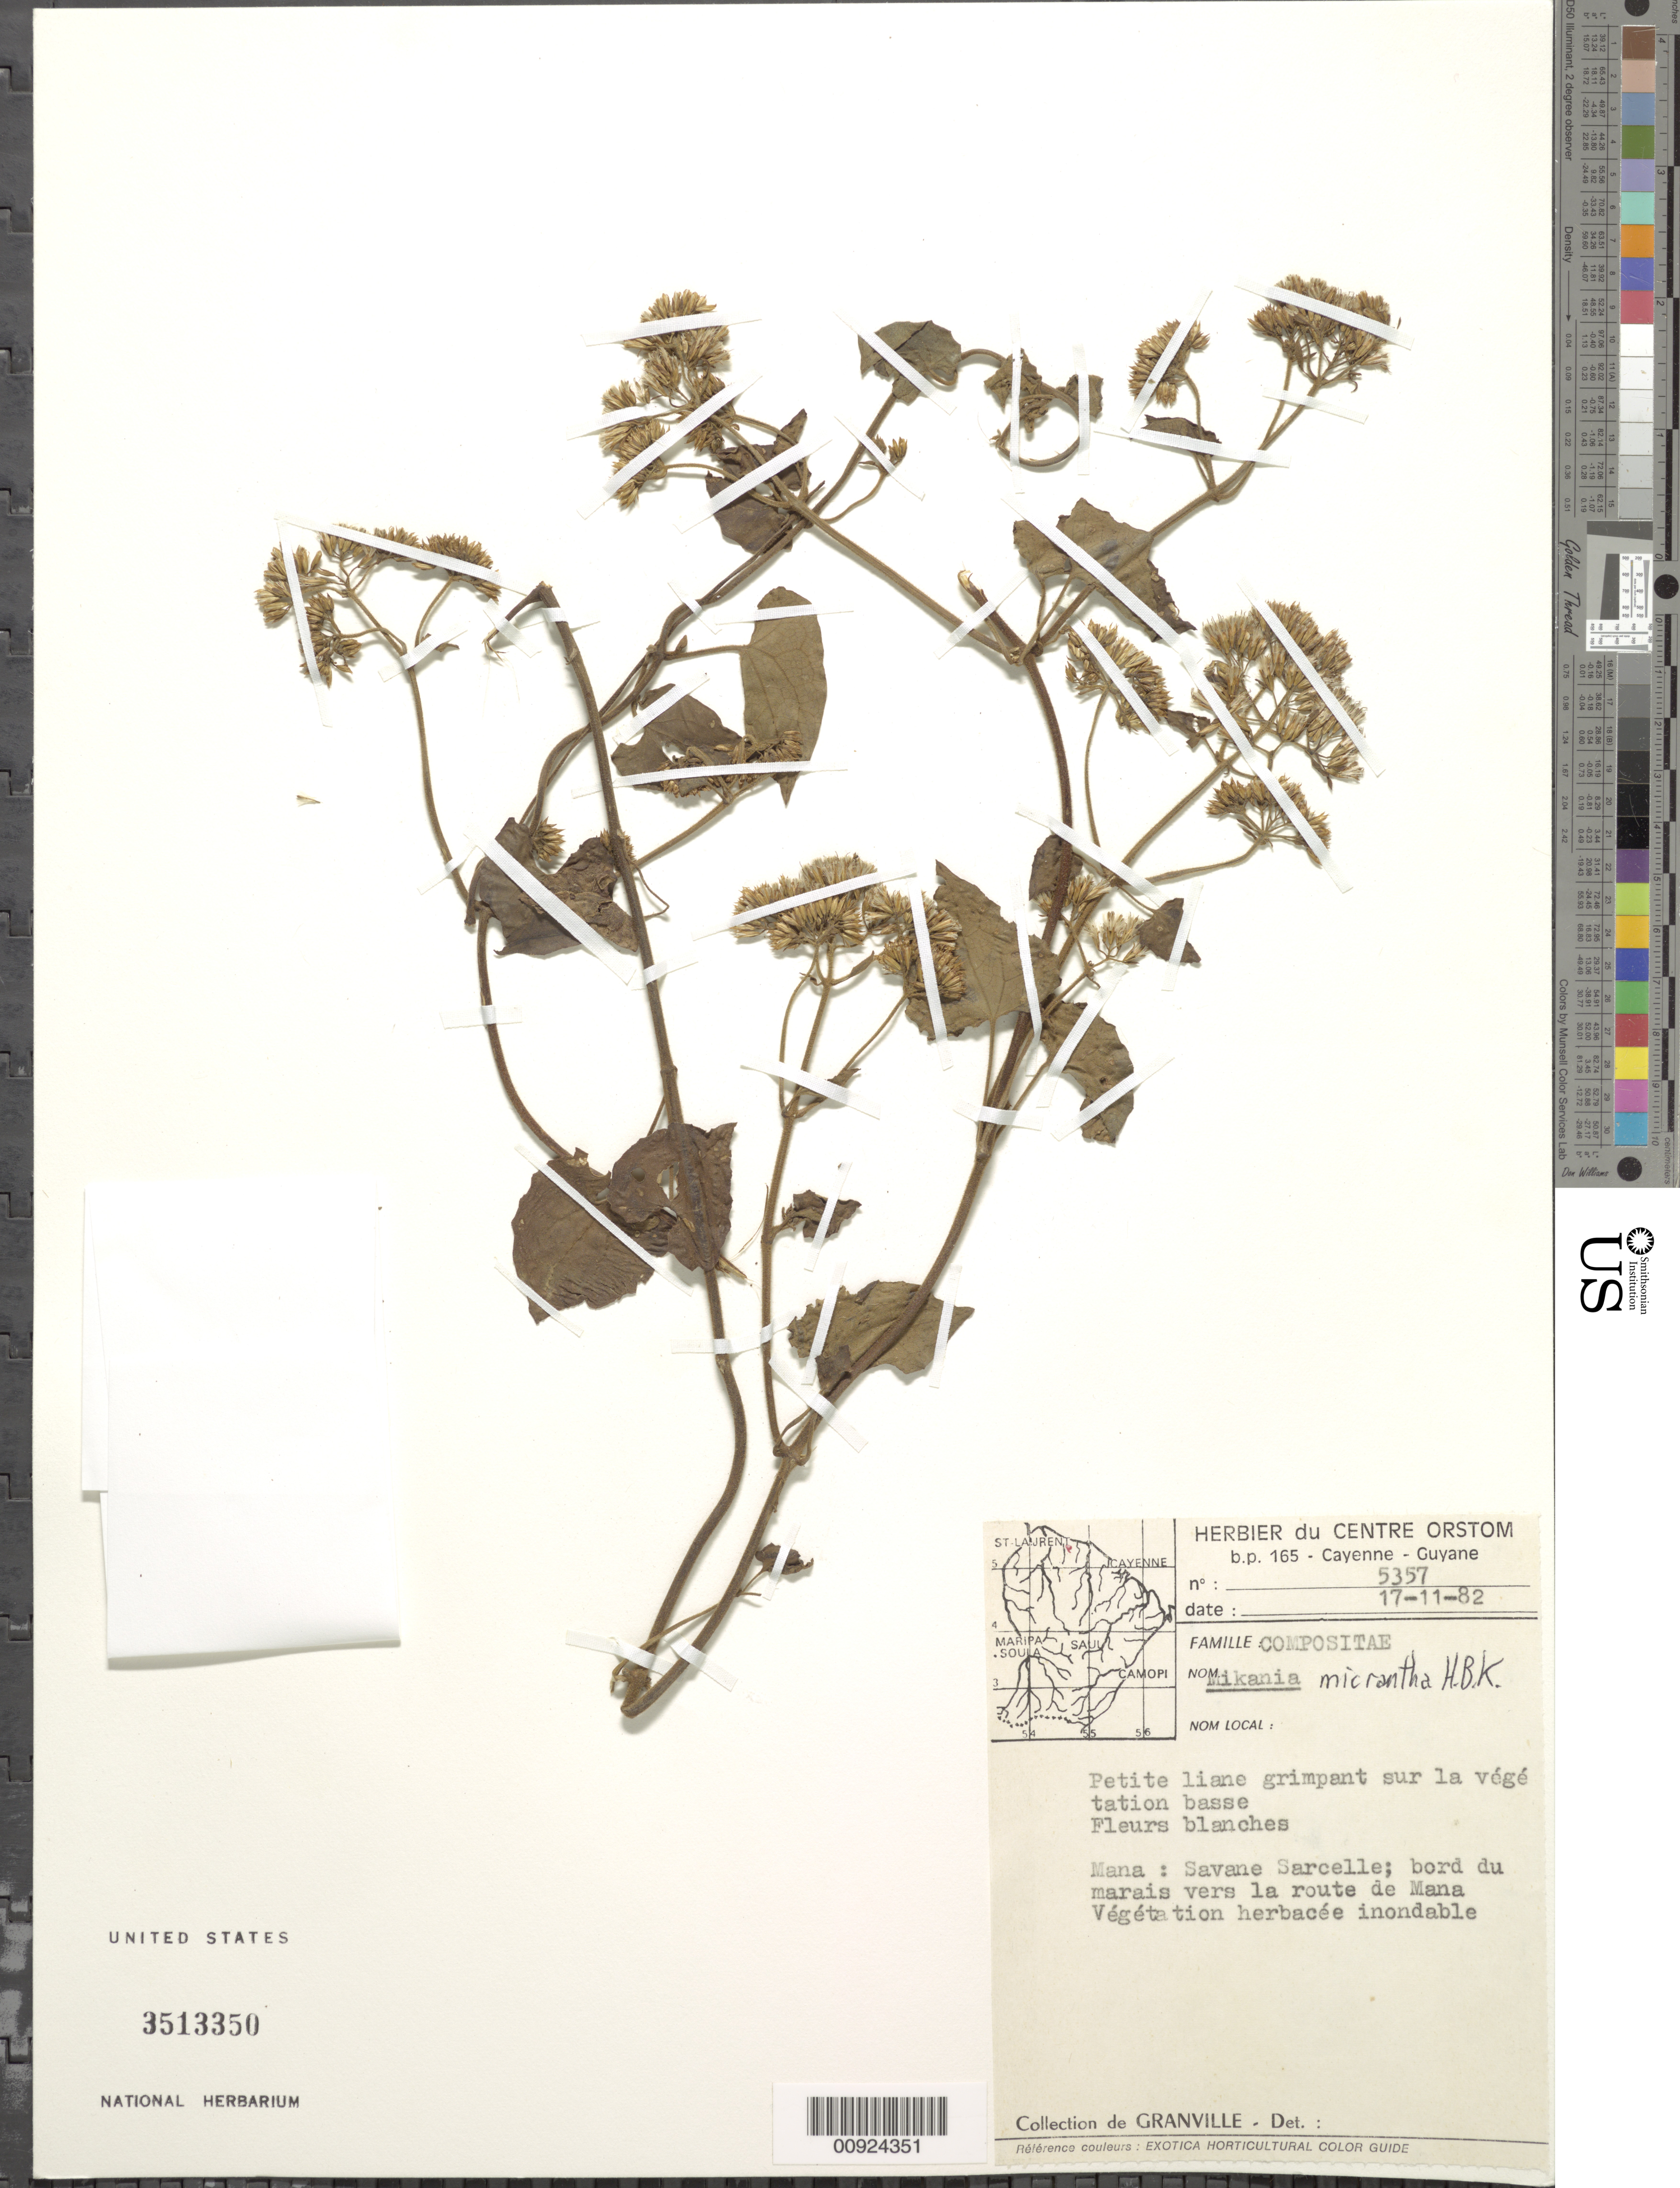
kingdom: Plantae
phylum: Tracheophyta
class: Magnoliopsida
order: Asterales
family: Asteraceae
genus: Mikania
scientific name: Mikania micrantha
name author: Kunth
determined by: Robinson, Harold E., (US)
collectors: J.-J. de Granville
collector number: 5357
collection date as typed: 17-Nov-82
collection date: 1982-11-17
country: French Guiana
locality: Savane Sarcelle, Mana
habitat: Bord du marais vers la route de Mana. Vegetation herbacée inondable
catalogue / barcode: US 3513350